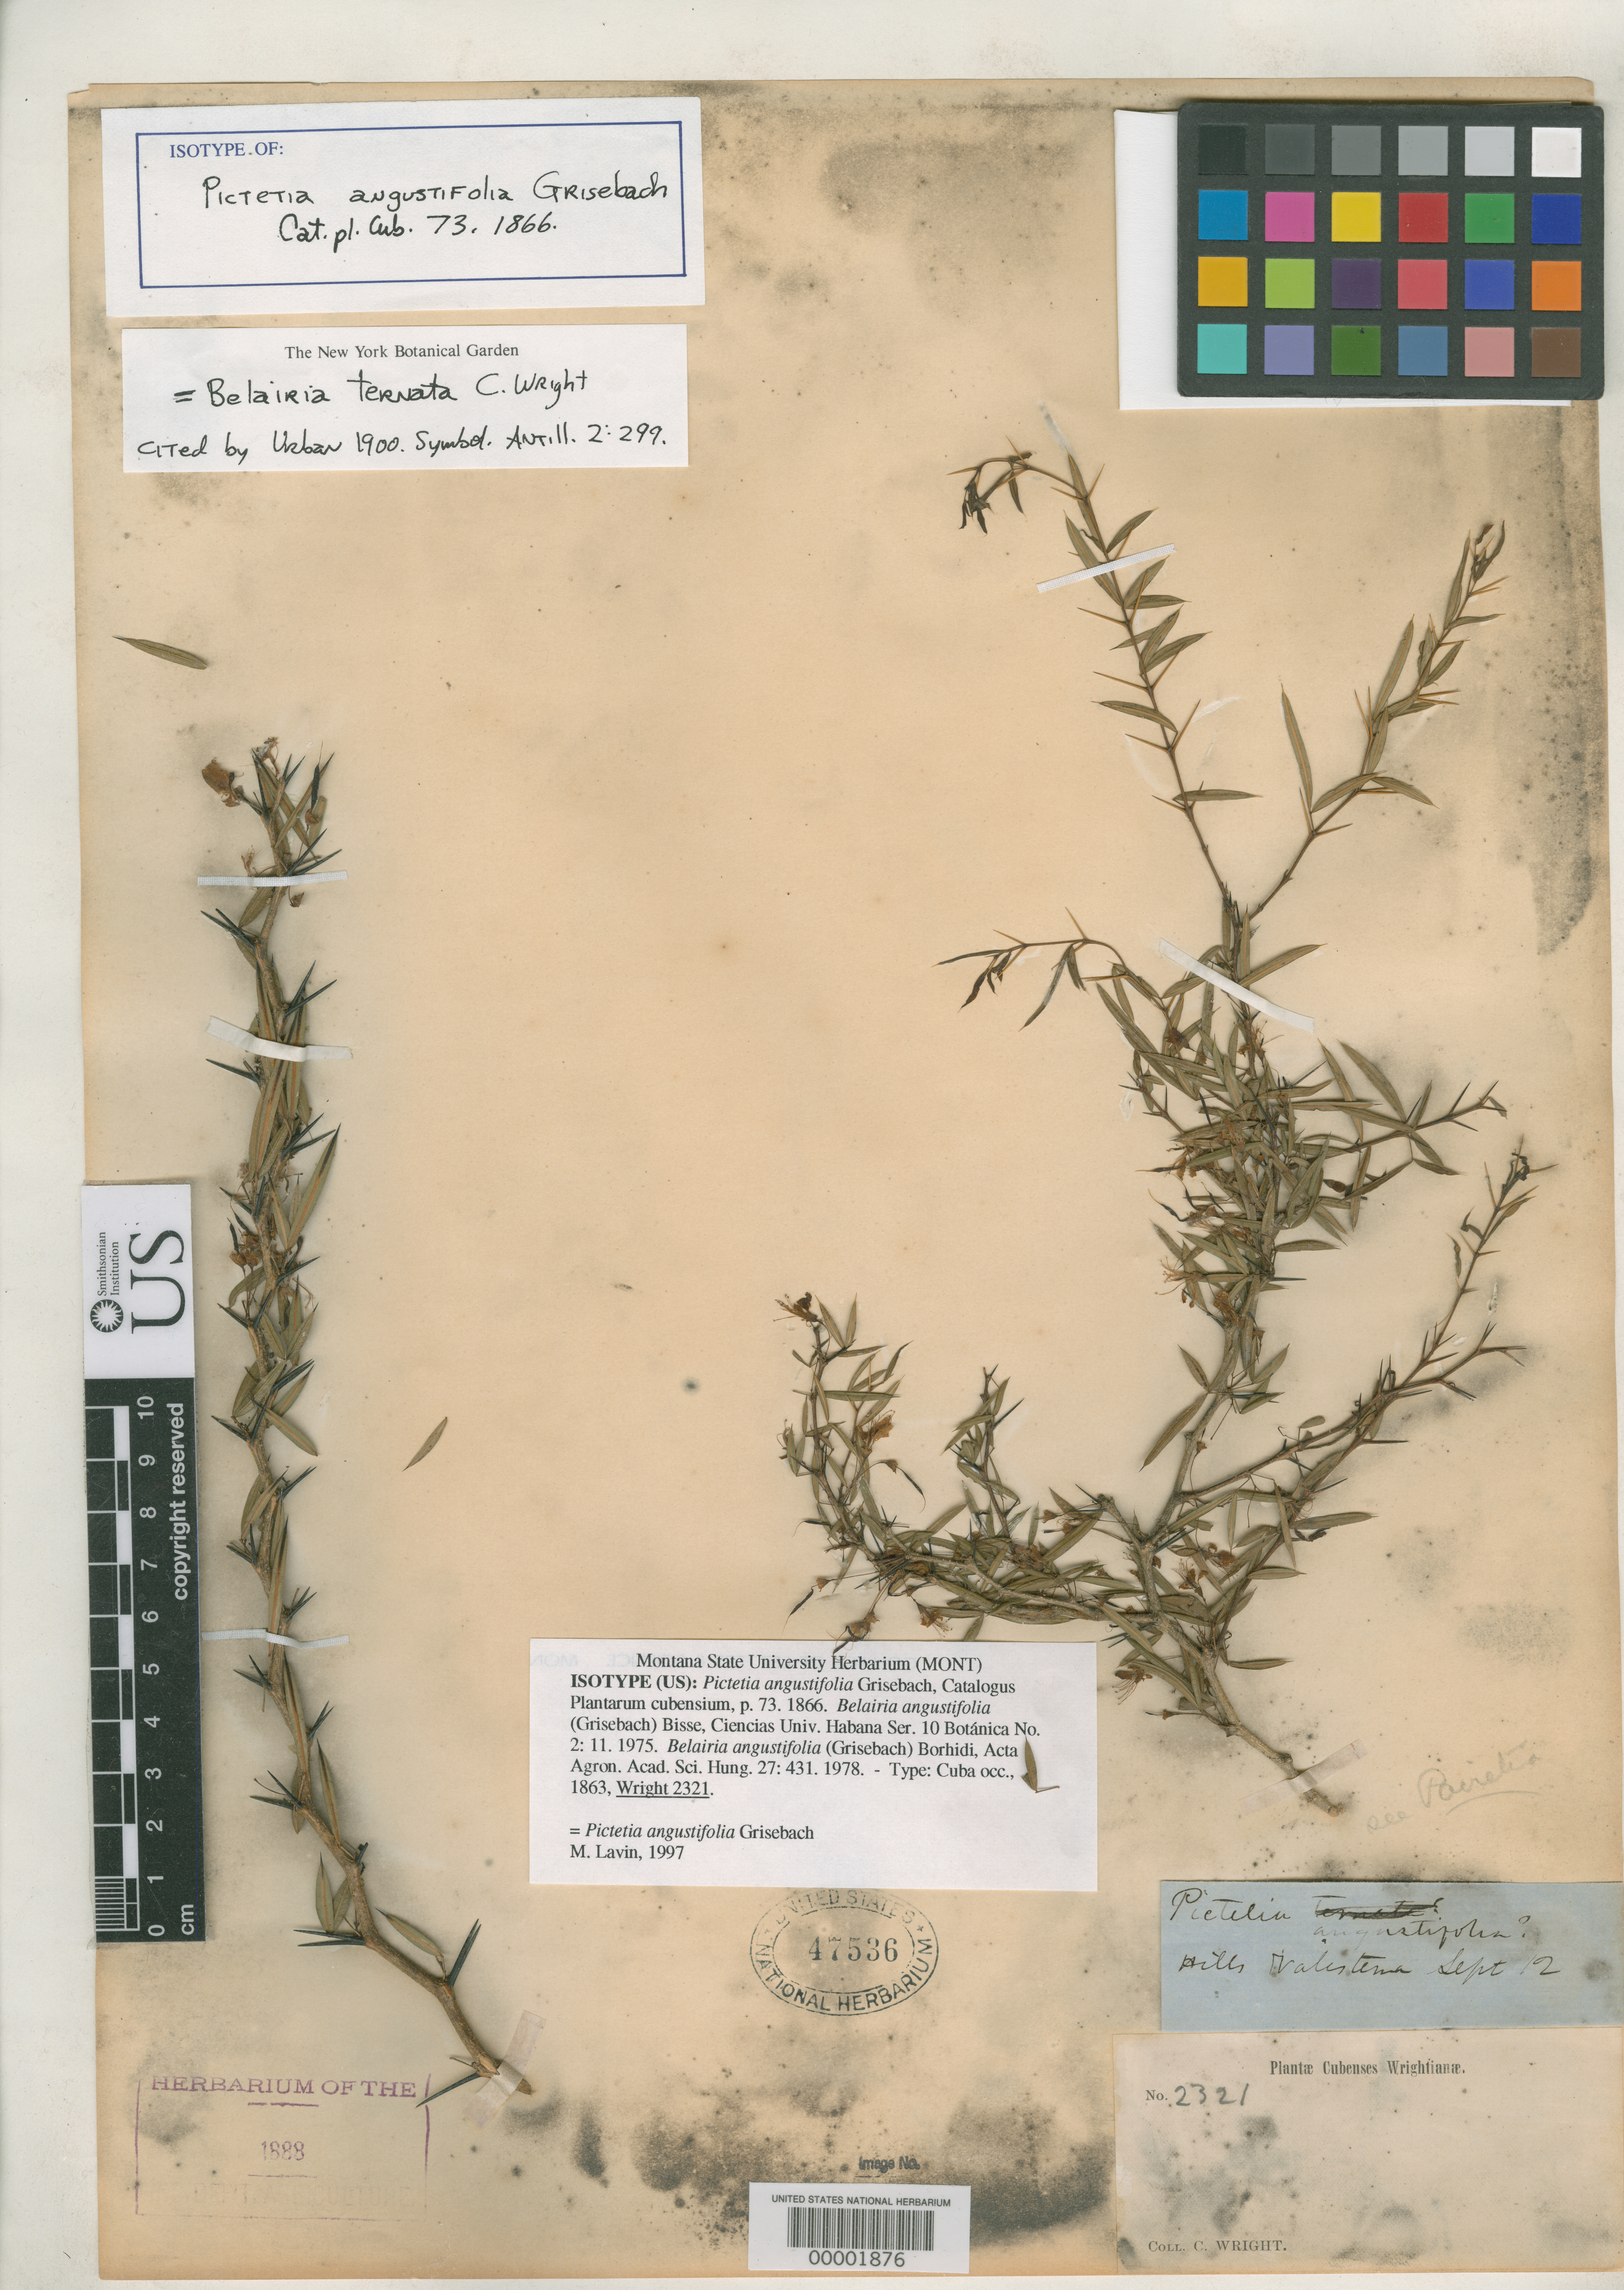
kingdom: Plantae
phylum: Tracheophyta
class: Magnoliopsida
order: Fabales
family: Fabaceae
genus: Pictetia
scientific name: Pictetia angustifolia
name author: Griseb.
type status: Isotype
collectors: C. Wright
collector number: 2321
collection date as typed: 12 Sep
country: Cuba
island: Greater Antilles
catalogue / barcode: US 47536